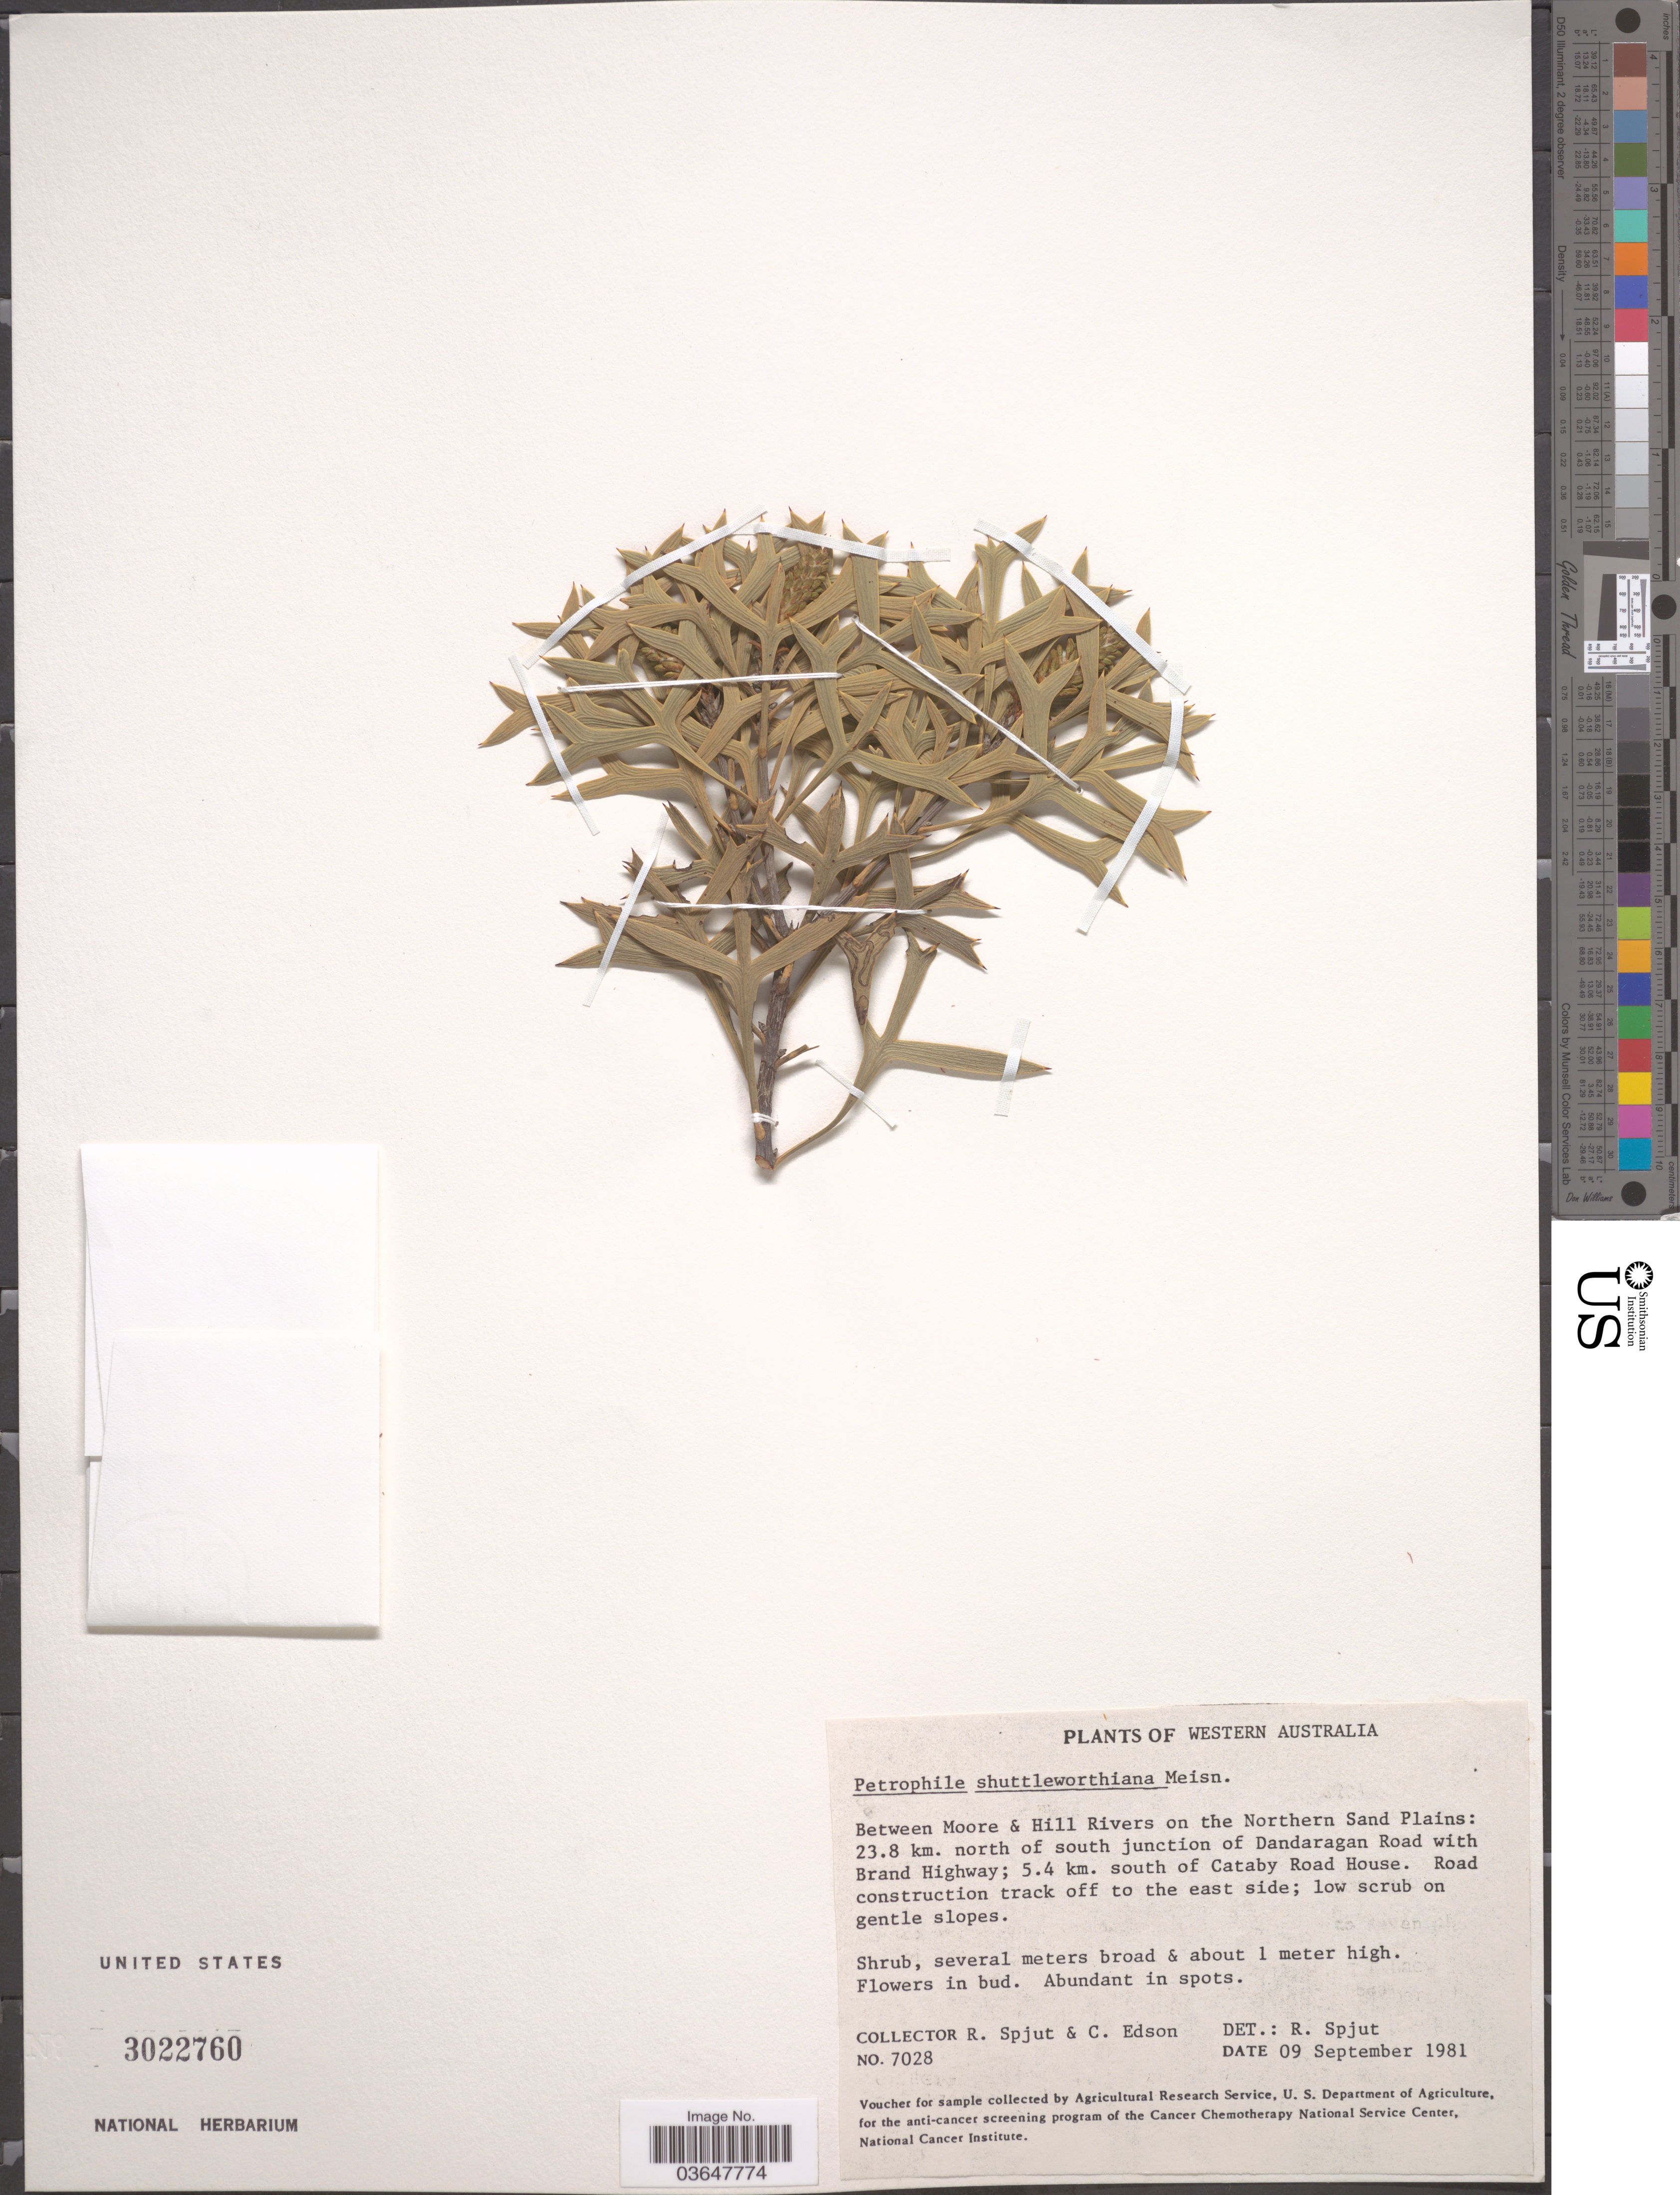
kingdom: Plantae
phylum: Tracheophyta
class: Magnoliopsida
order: Proteales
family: Proteaceae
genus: Petrophile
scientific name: Petrophile shuttleworthiana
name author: Meisn.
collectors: R. Spjut & C. Edson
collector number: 7028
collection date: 1981-09-09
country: Australia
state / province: Western Australia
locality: Between moore & Hill Rivers on the Northern Sand Plains: 23.8 km. north of south junction of Dandaragan Road with Brand Highway; 5.4 km. south of Cataby Road House. Road construction track off to the east side.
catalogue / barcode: US 3022760